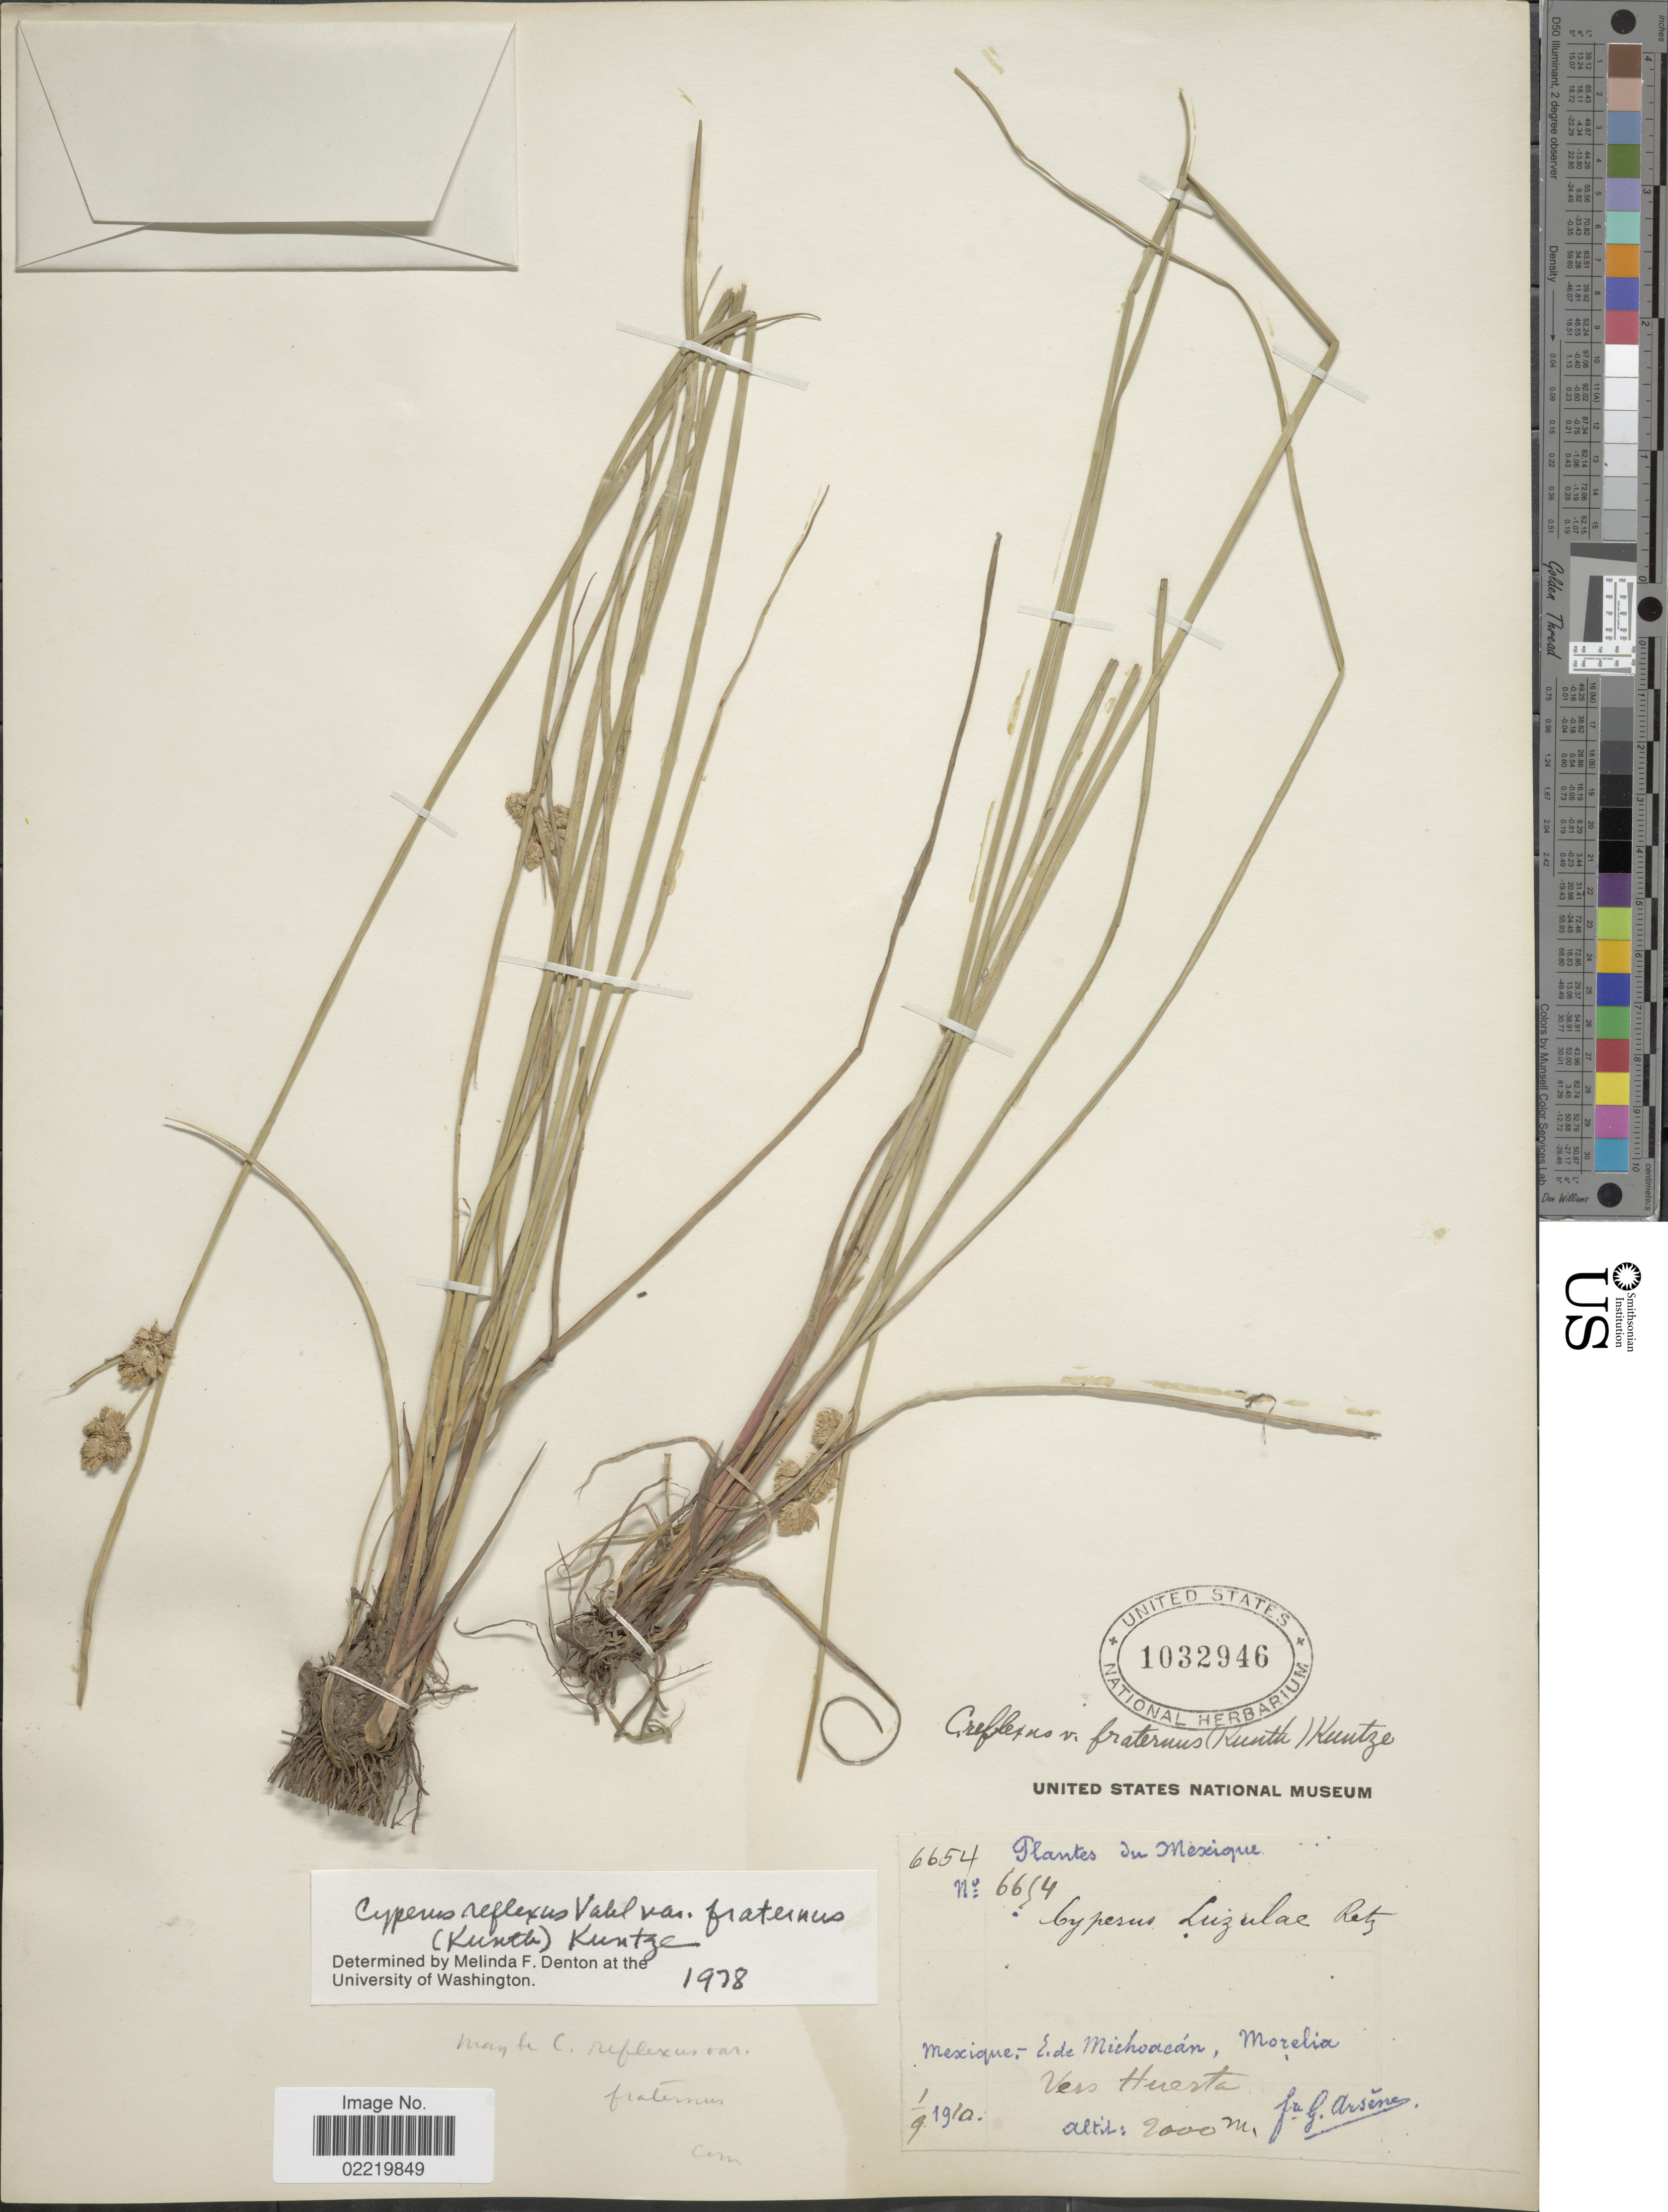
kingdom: Plantae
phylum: Tracheophyta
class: Liliopsida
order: Poales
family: Cyperaceae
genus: Cyperus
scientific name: Cyperus reflexus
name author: Vahl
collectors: F. Hyacinth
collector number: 6654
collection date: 1910-09-01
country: Mexico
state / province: Michoacán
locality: Morelia, Vers Huesta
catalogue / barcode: US 1032946